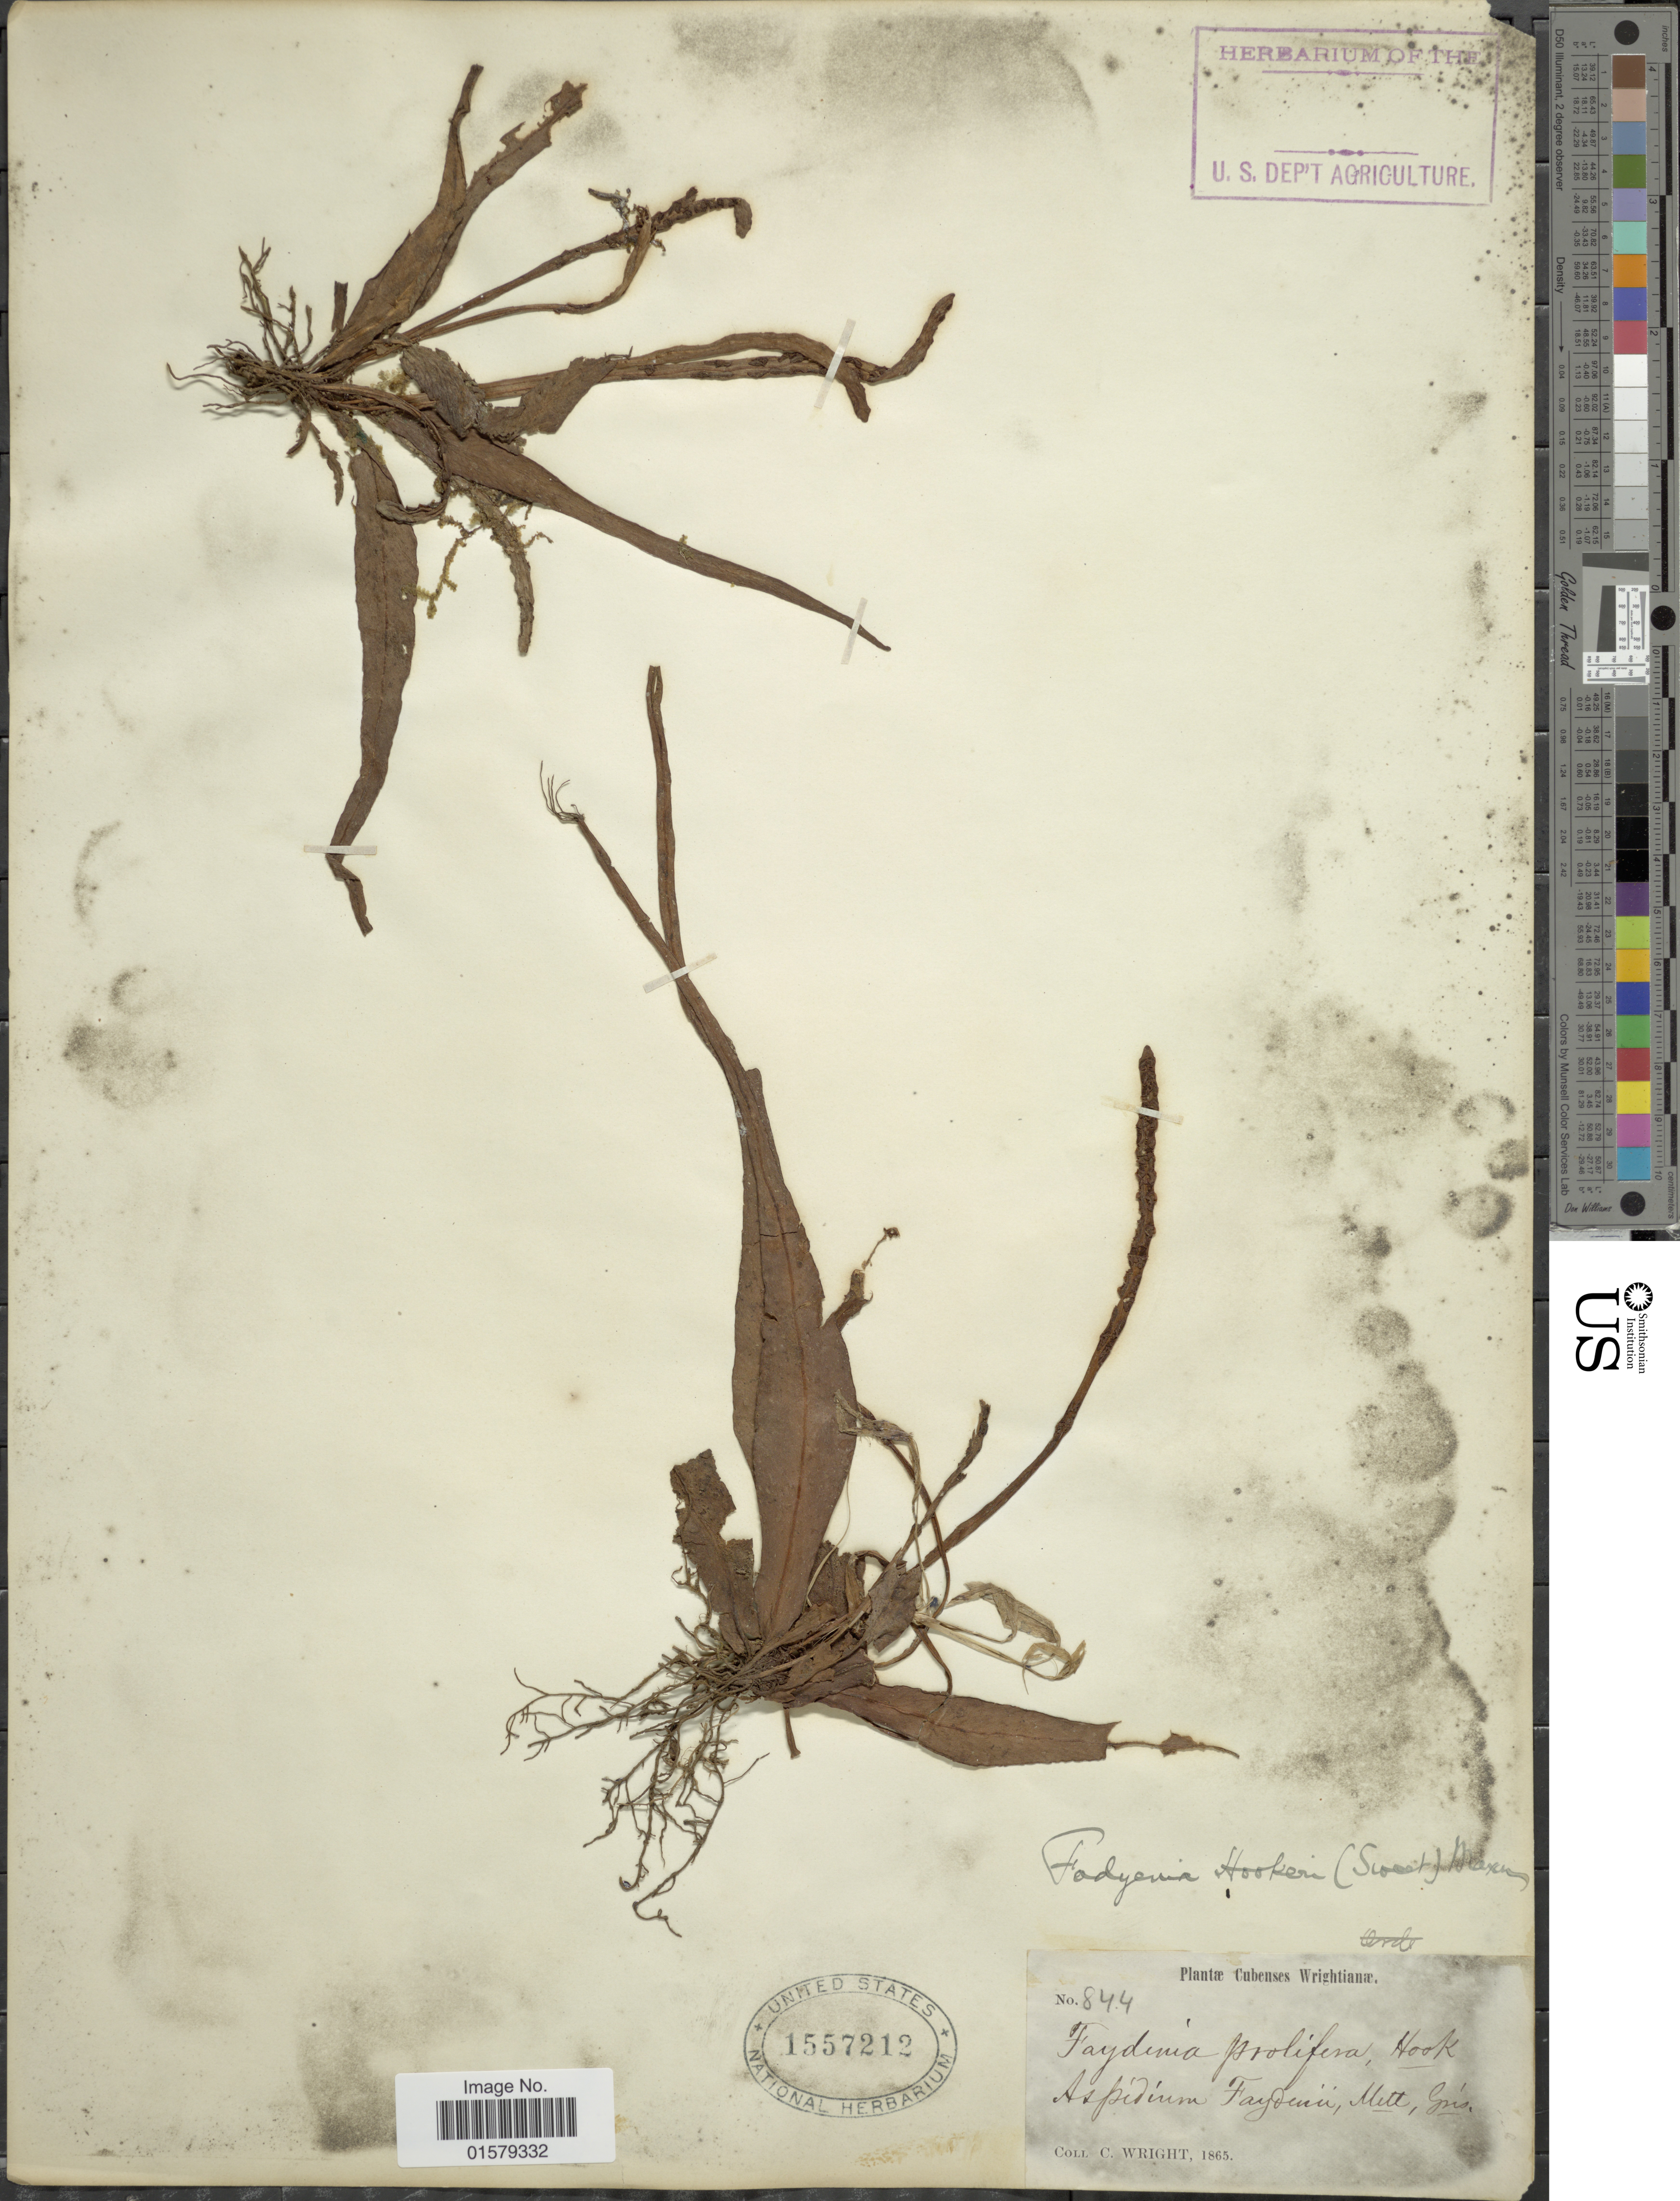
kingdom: Plantae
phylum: Tracheophyta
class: Polypodiopsida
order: Polypodiales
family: Tectariaceae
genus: Tectaria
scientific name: Tectaria hookeri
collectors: C. Wright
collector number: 844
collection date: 1865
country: Cuba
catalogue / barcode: US 1557212